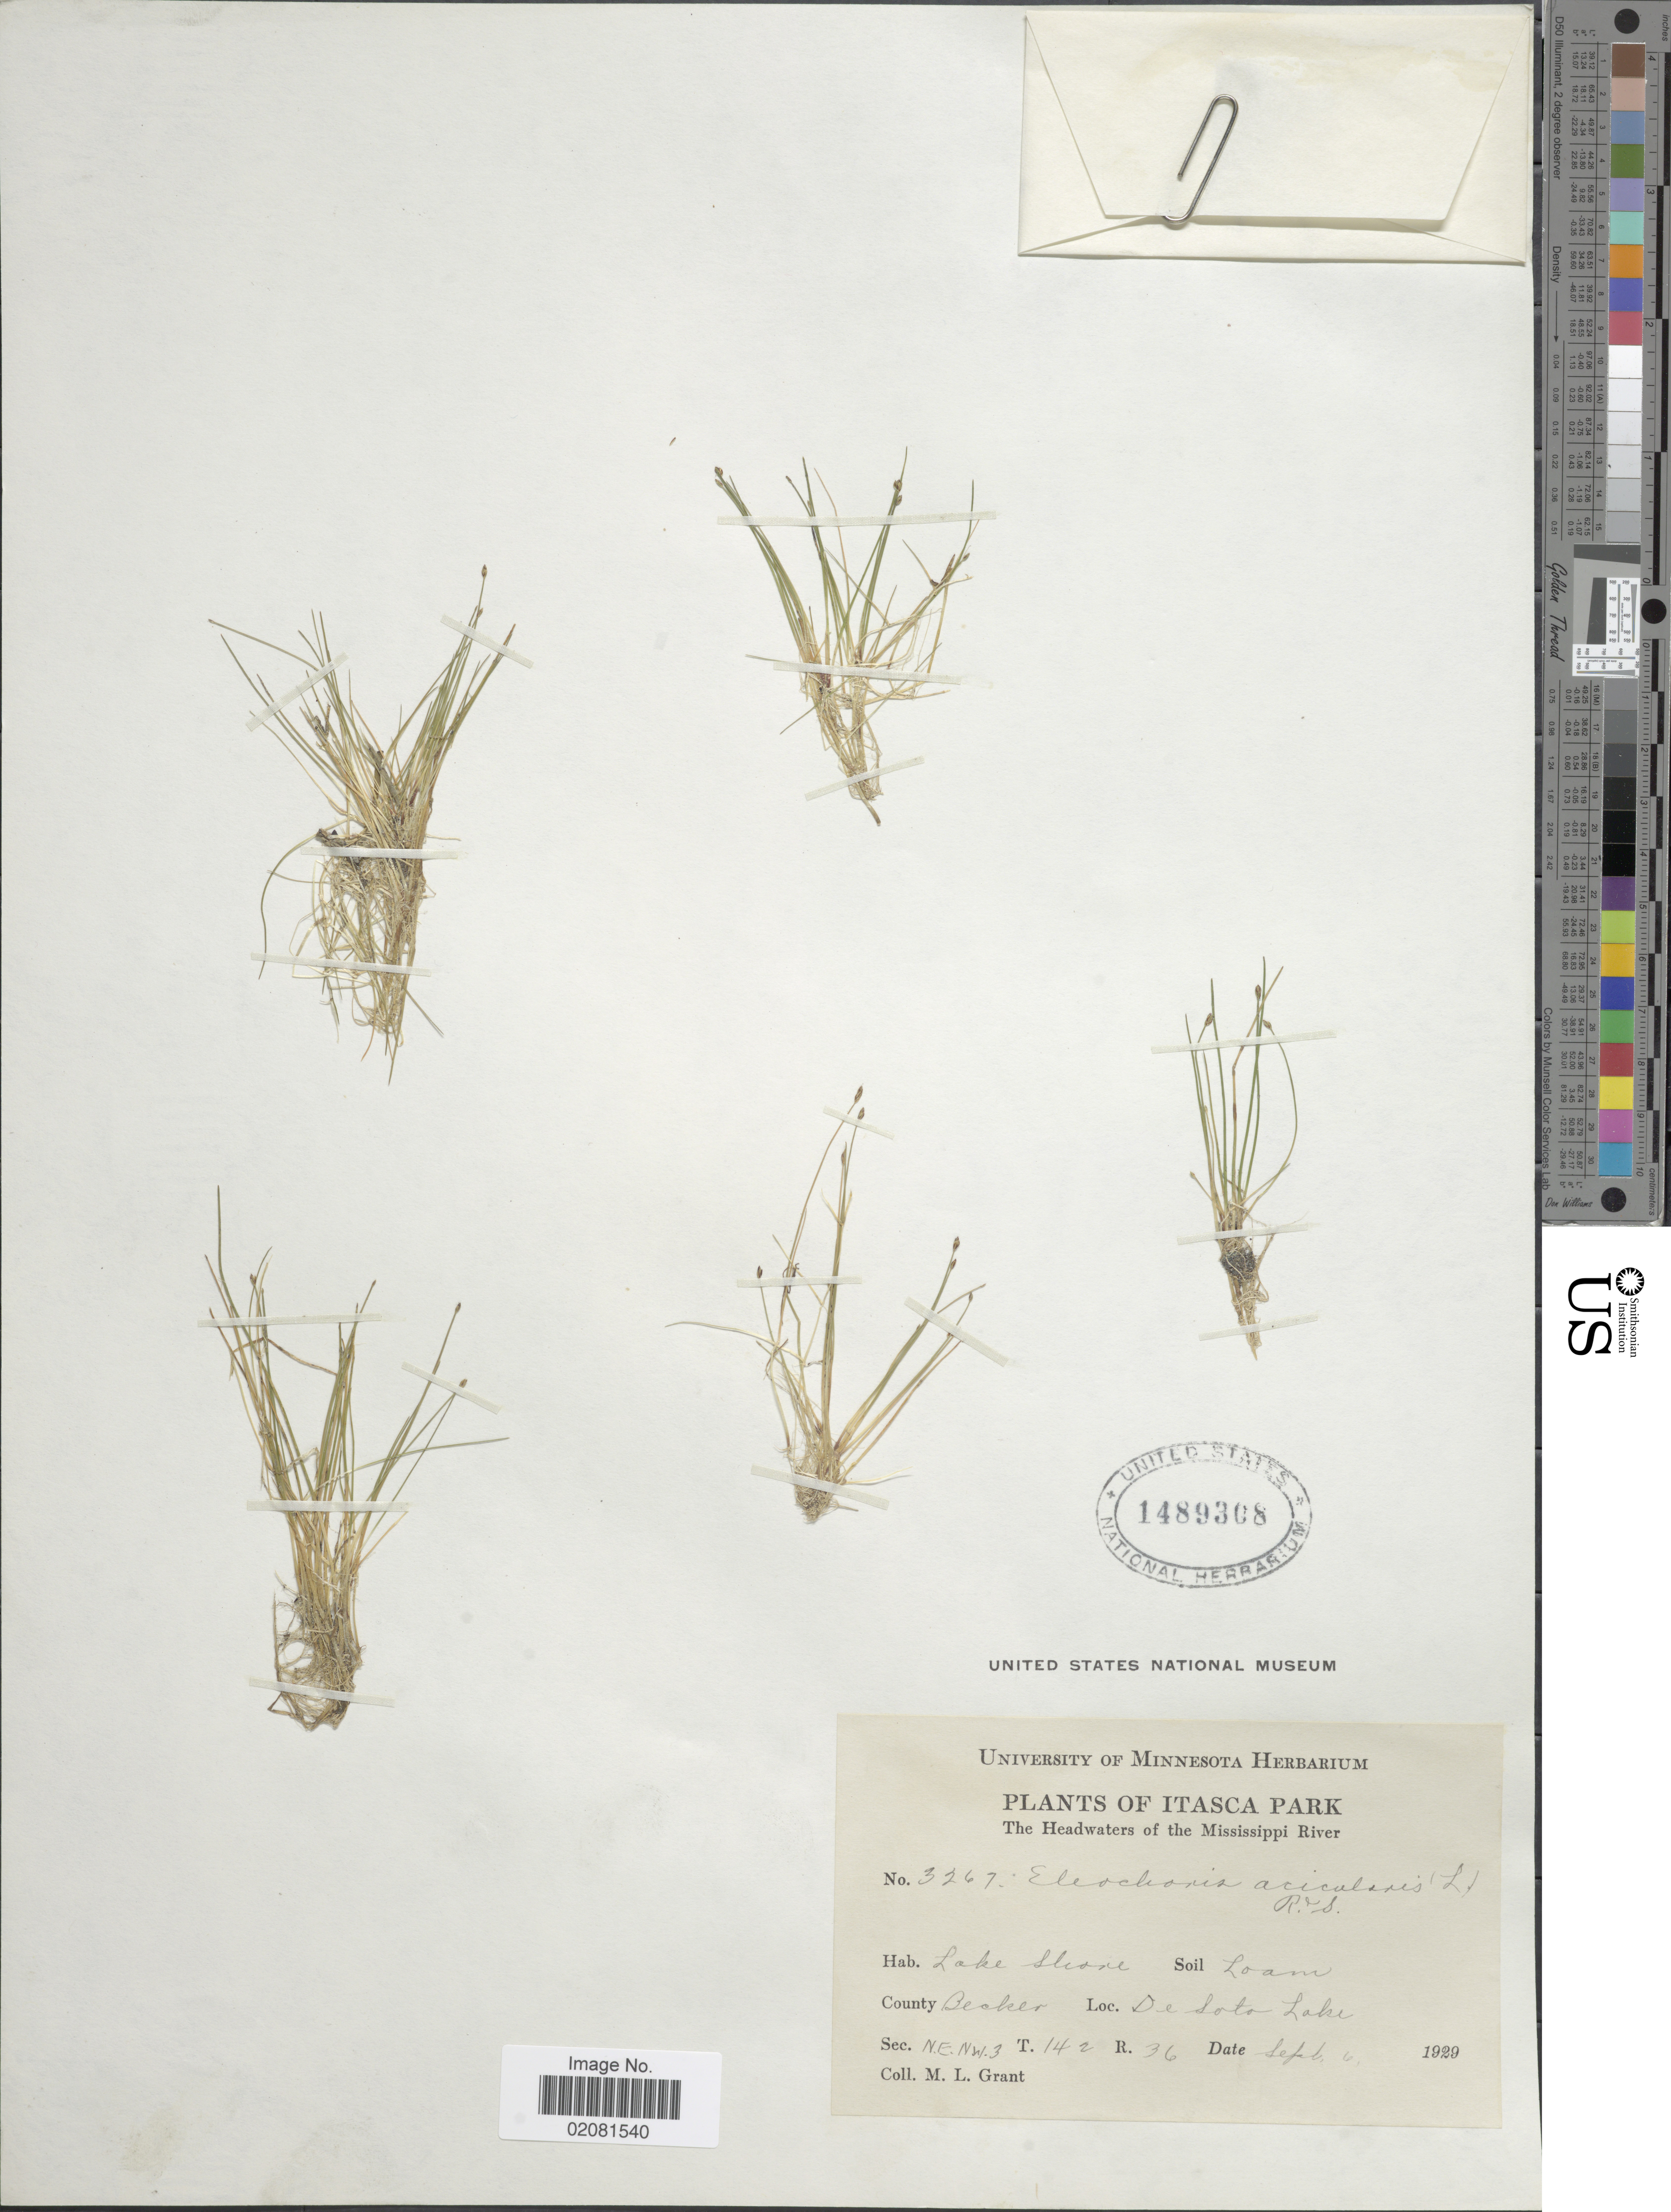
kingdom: Plantae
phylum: Tracheophyta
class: Liliopsida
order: Poales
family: Cyperaceae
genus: Eleocharis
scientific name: Eleocharis acicularis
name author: (L.) Roem. & Schult.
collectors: M. L. Grant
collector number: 3267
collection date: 1929-09-06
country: United States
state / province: Minnesota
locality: Itasca Park. The Headwaters of the Mississippi River. Lake Shore. County Becker. De Soto Lake. Sec. NE-NW3 T. 142 R. 36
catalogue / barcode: US 1489308